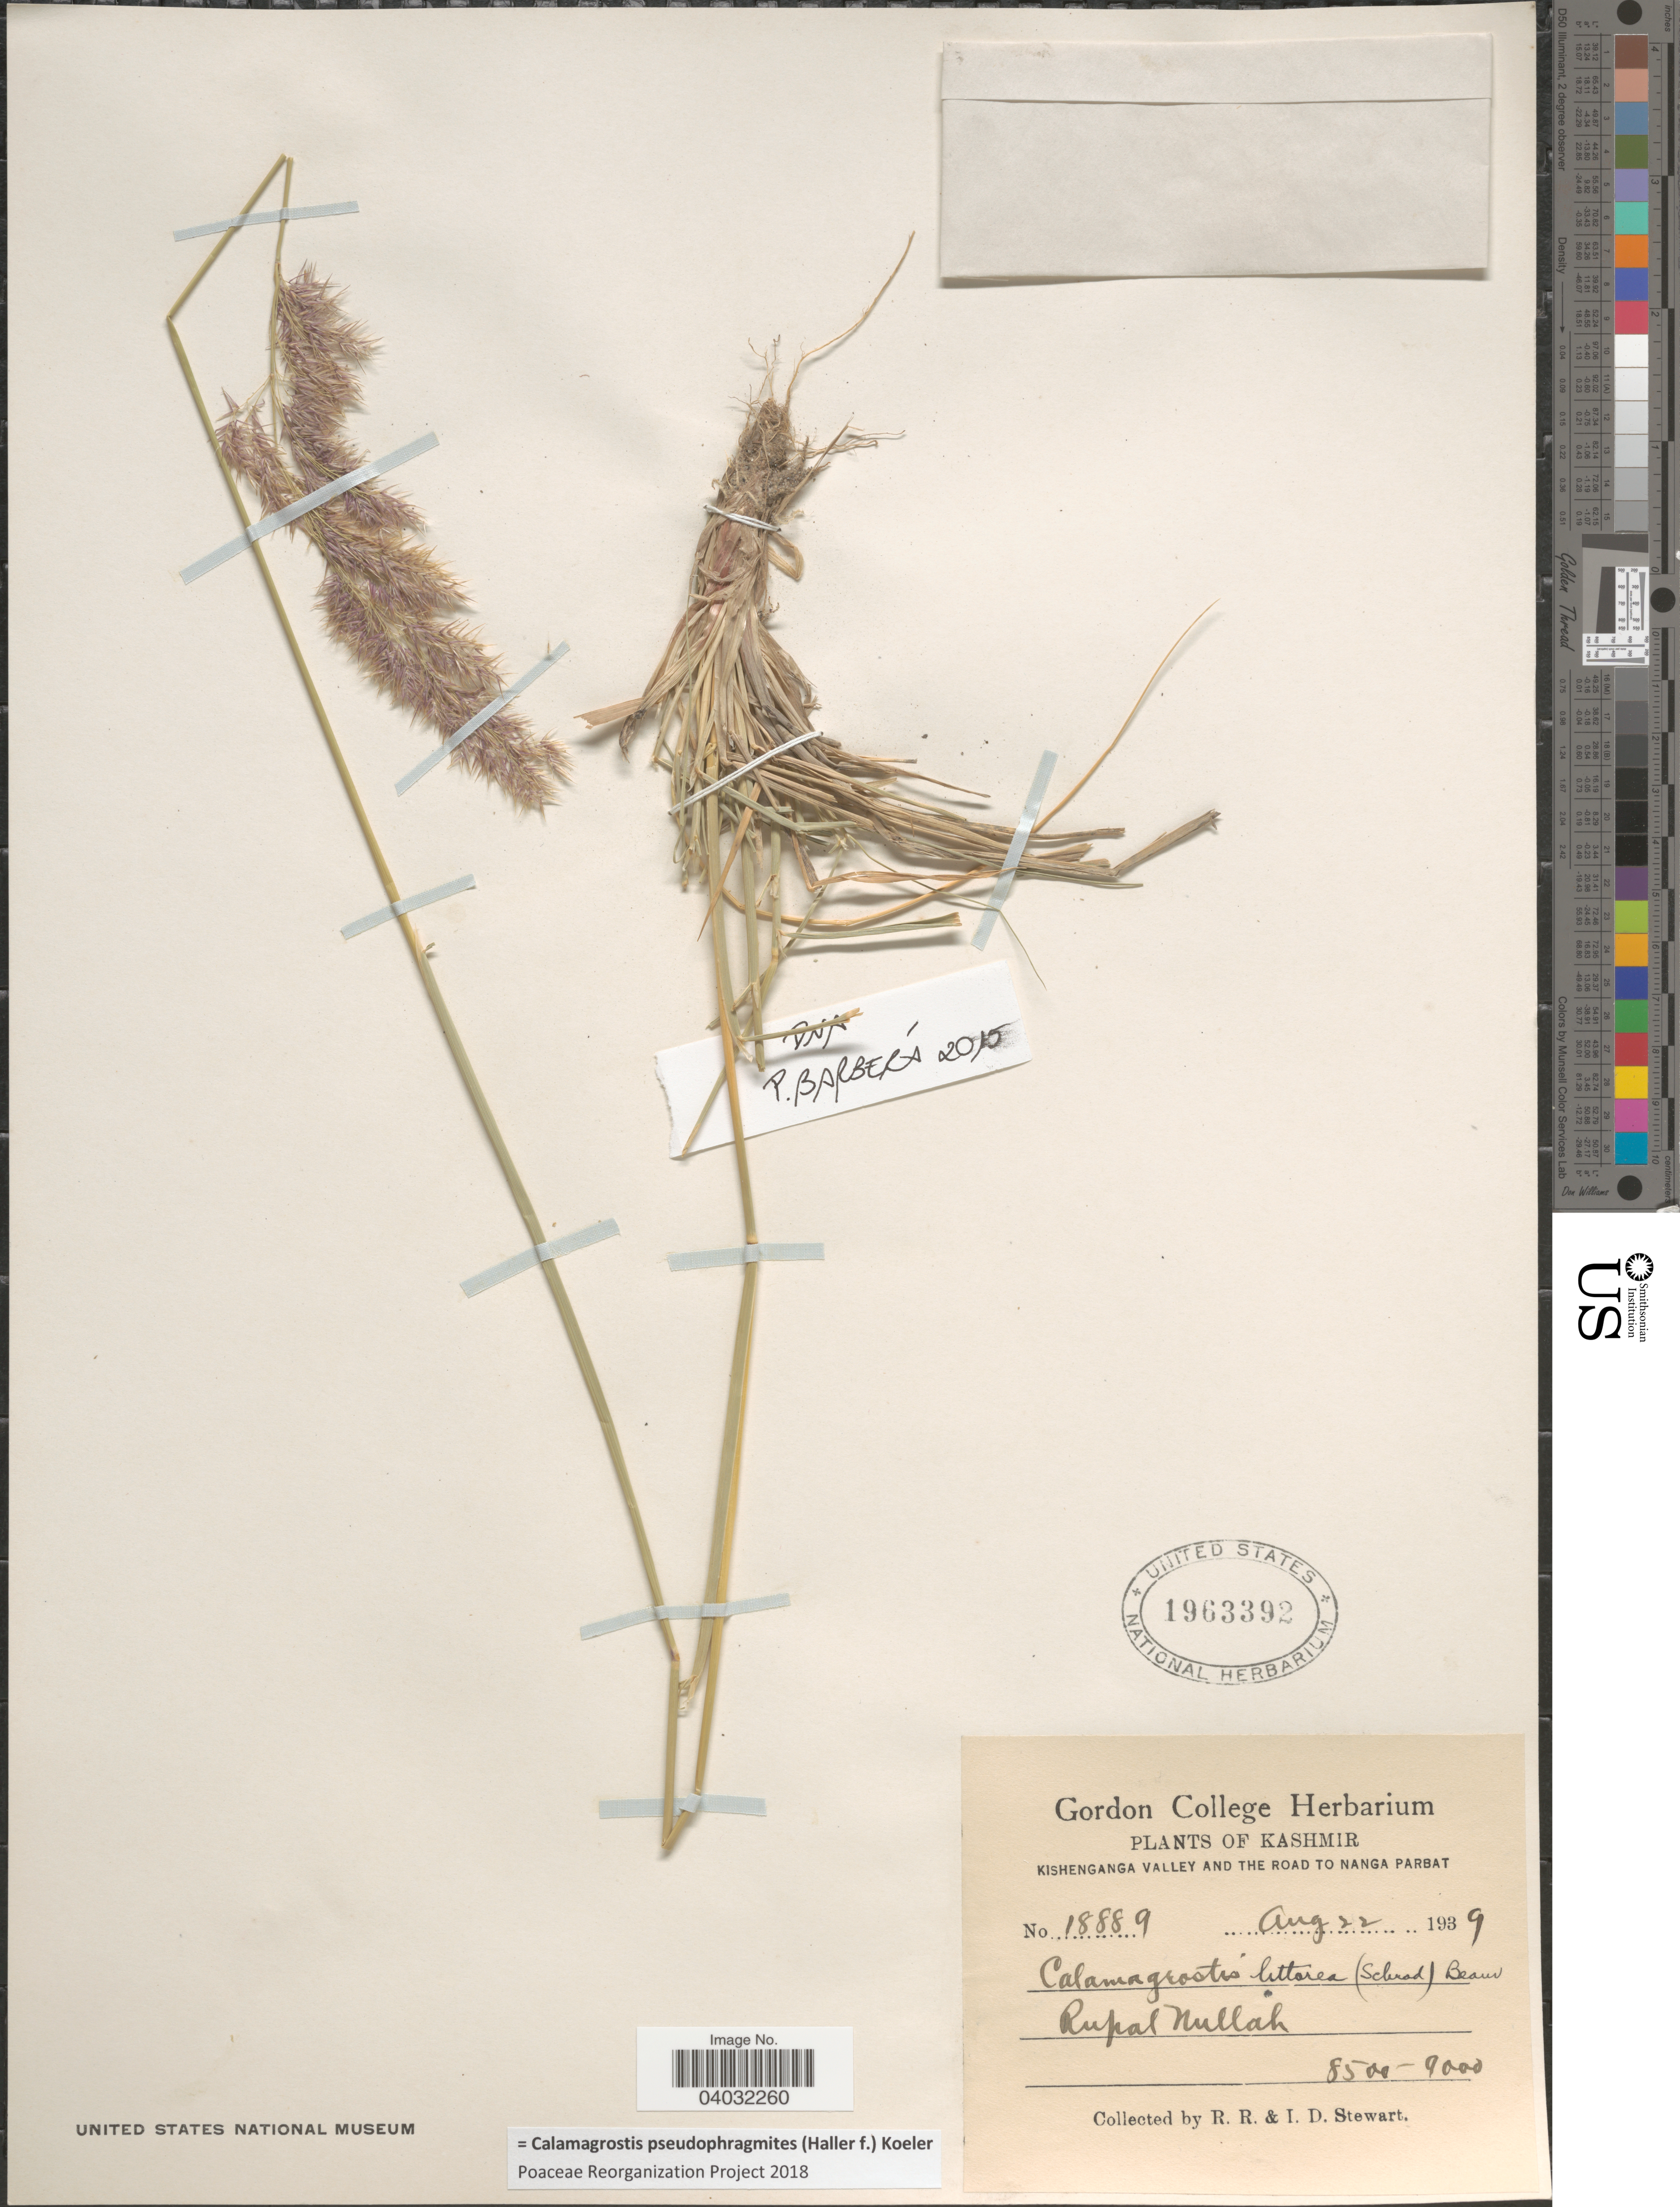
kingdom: Plantae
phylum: Tracheophyta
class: Liliopsida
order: Poales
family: Poaceae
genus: Calamagrostis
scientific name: Calamagrostis pseudophragmites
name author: (Haller f.) Koeler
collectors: R. Stewart & I. Stewart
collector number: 18889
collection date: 1939-08-22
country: India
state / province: Jammu and Kashmir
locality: Kashmir. Kishenganga Valley and the road to Nanga Parbat. Rupal Nullah.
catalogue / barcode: US 1963392